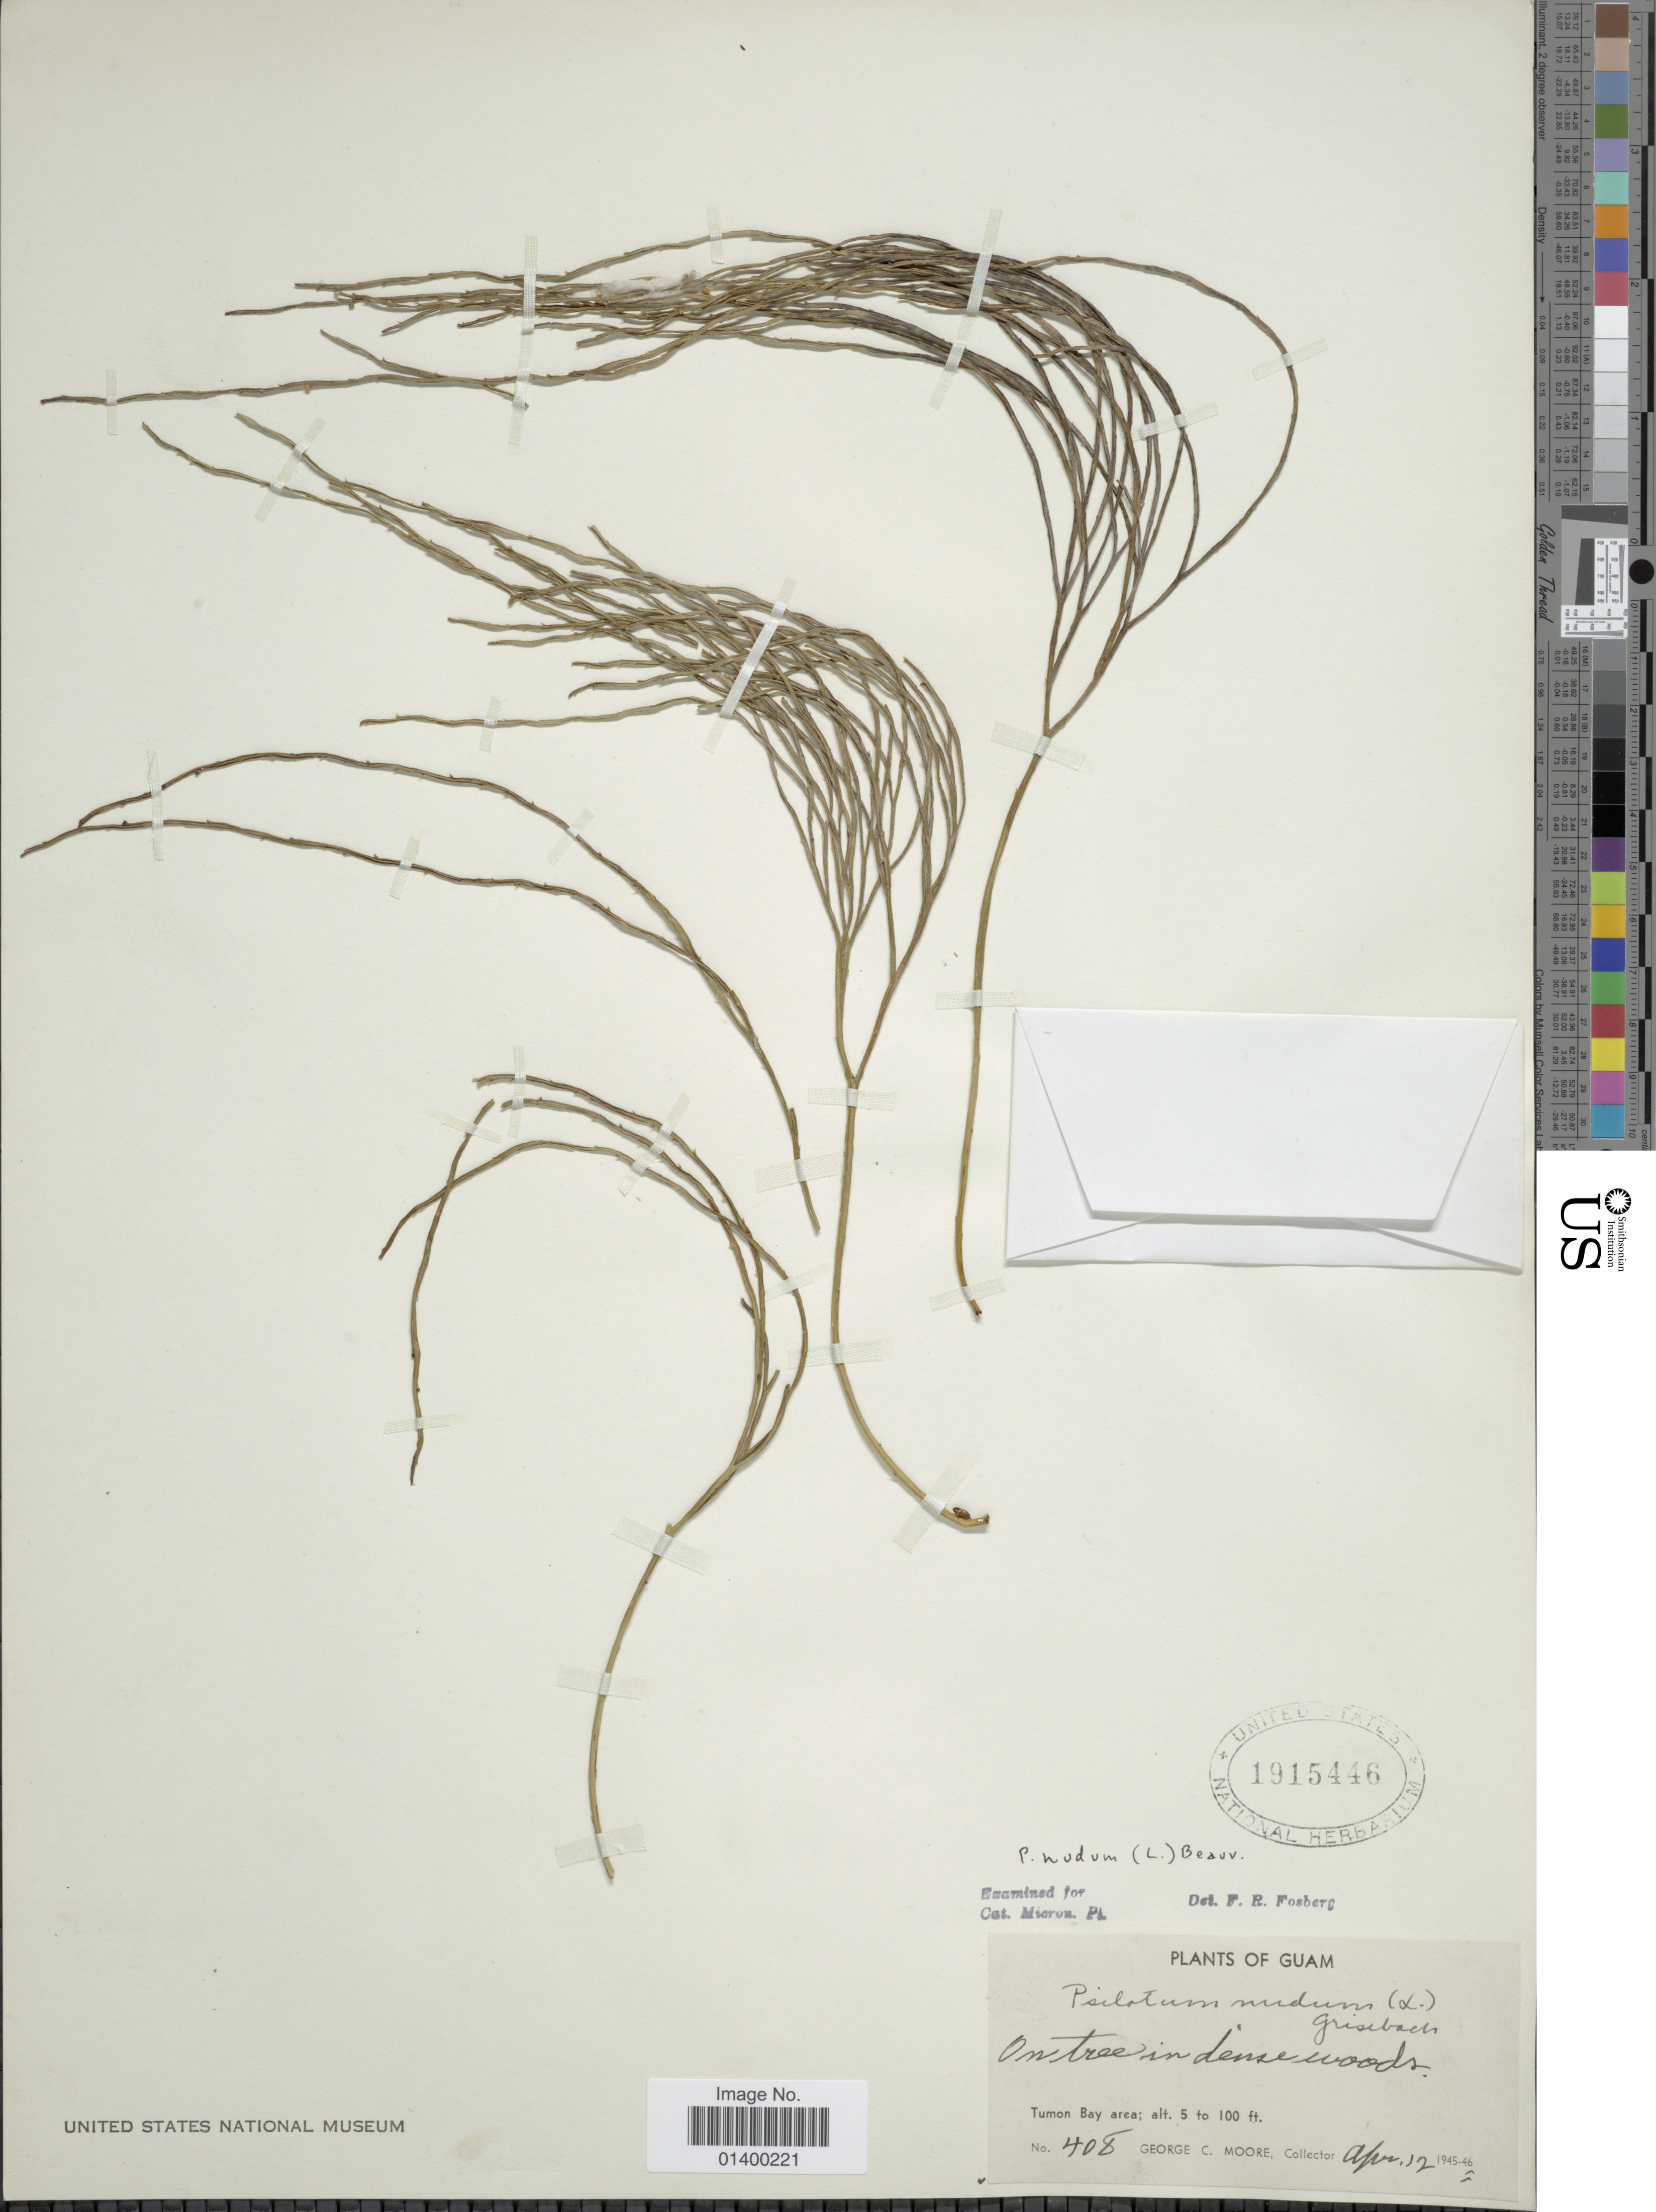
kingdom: Plantae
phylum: Tracheophyta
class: Polypodiopsida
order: Psilotales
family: Psilotaceae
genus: Psilotum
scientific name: Psilotum nudum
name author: (L.) P. Beauv.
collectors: G. C. Moore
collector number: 408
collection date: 1946-04-12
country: Guam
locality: Tumon Bay area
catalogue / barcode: US 1915446